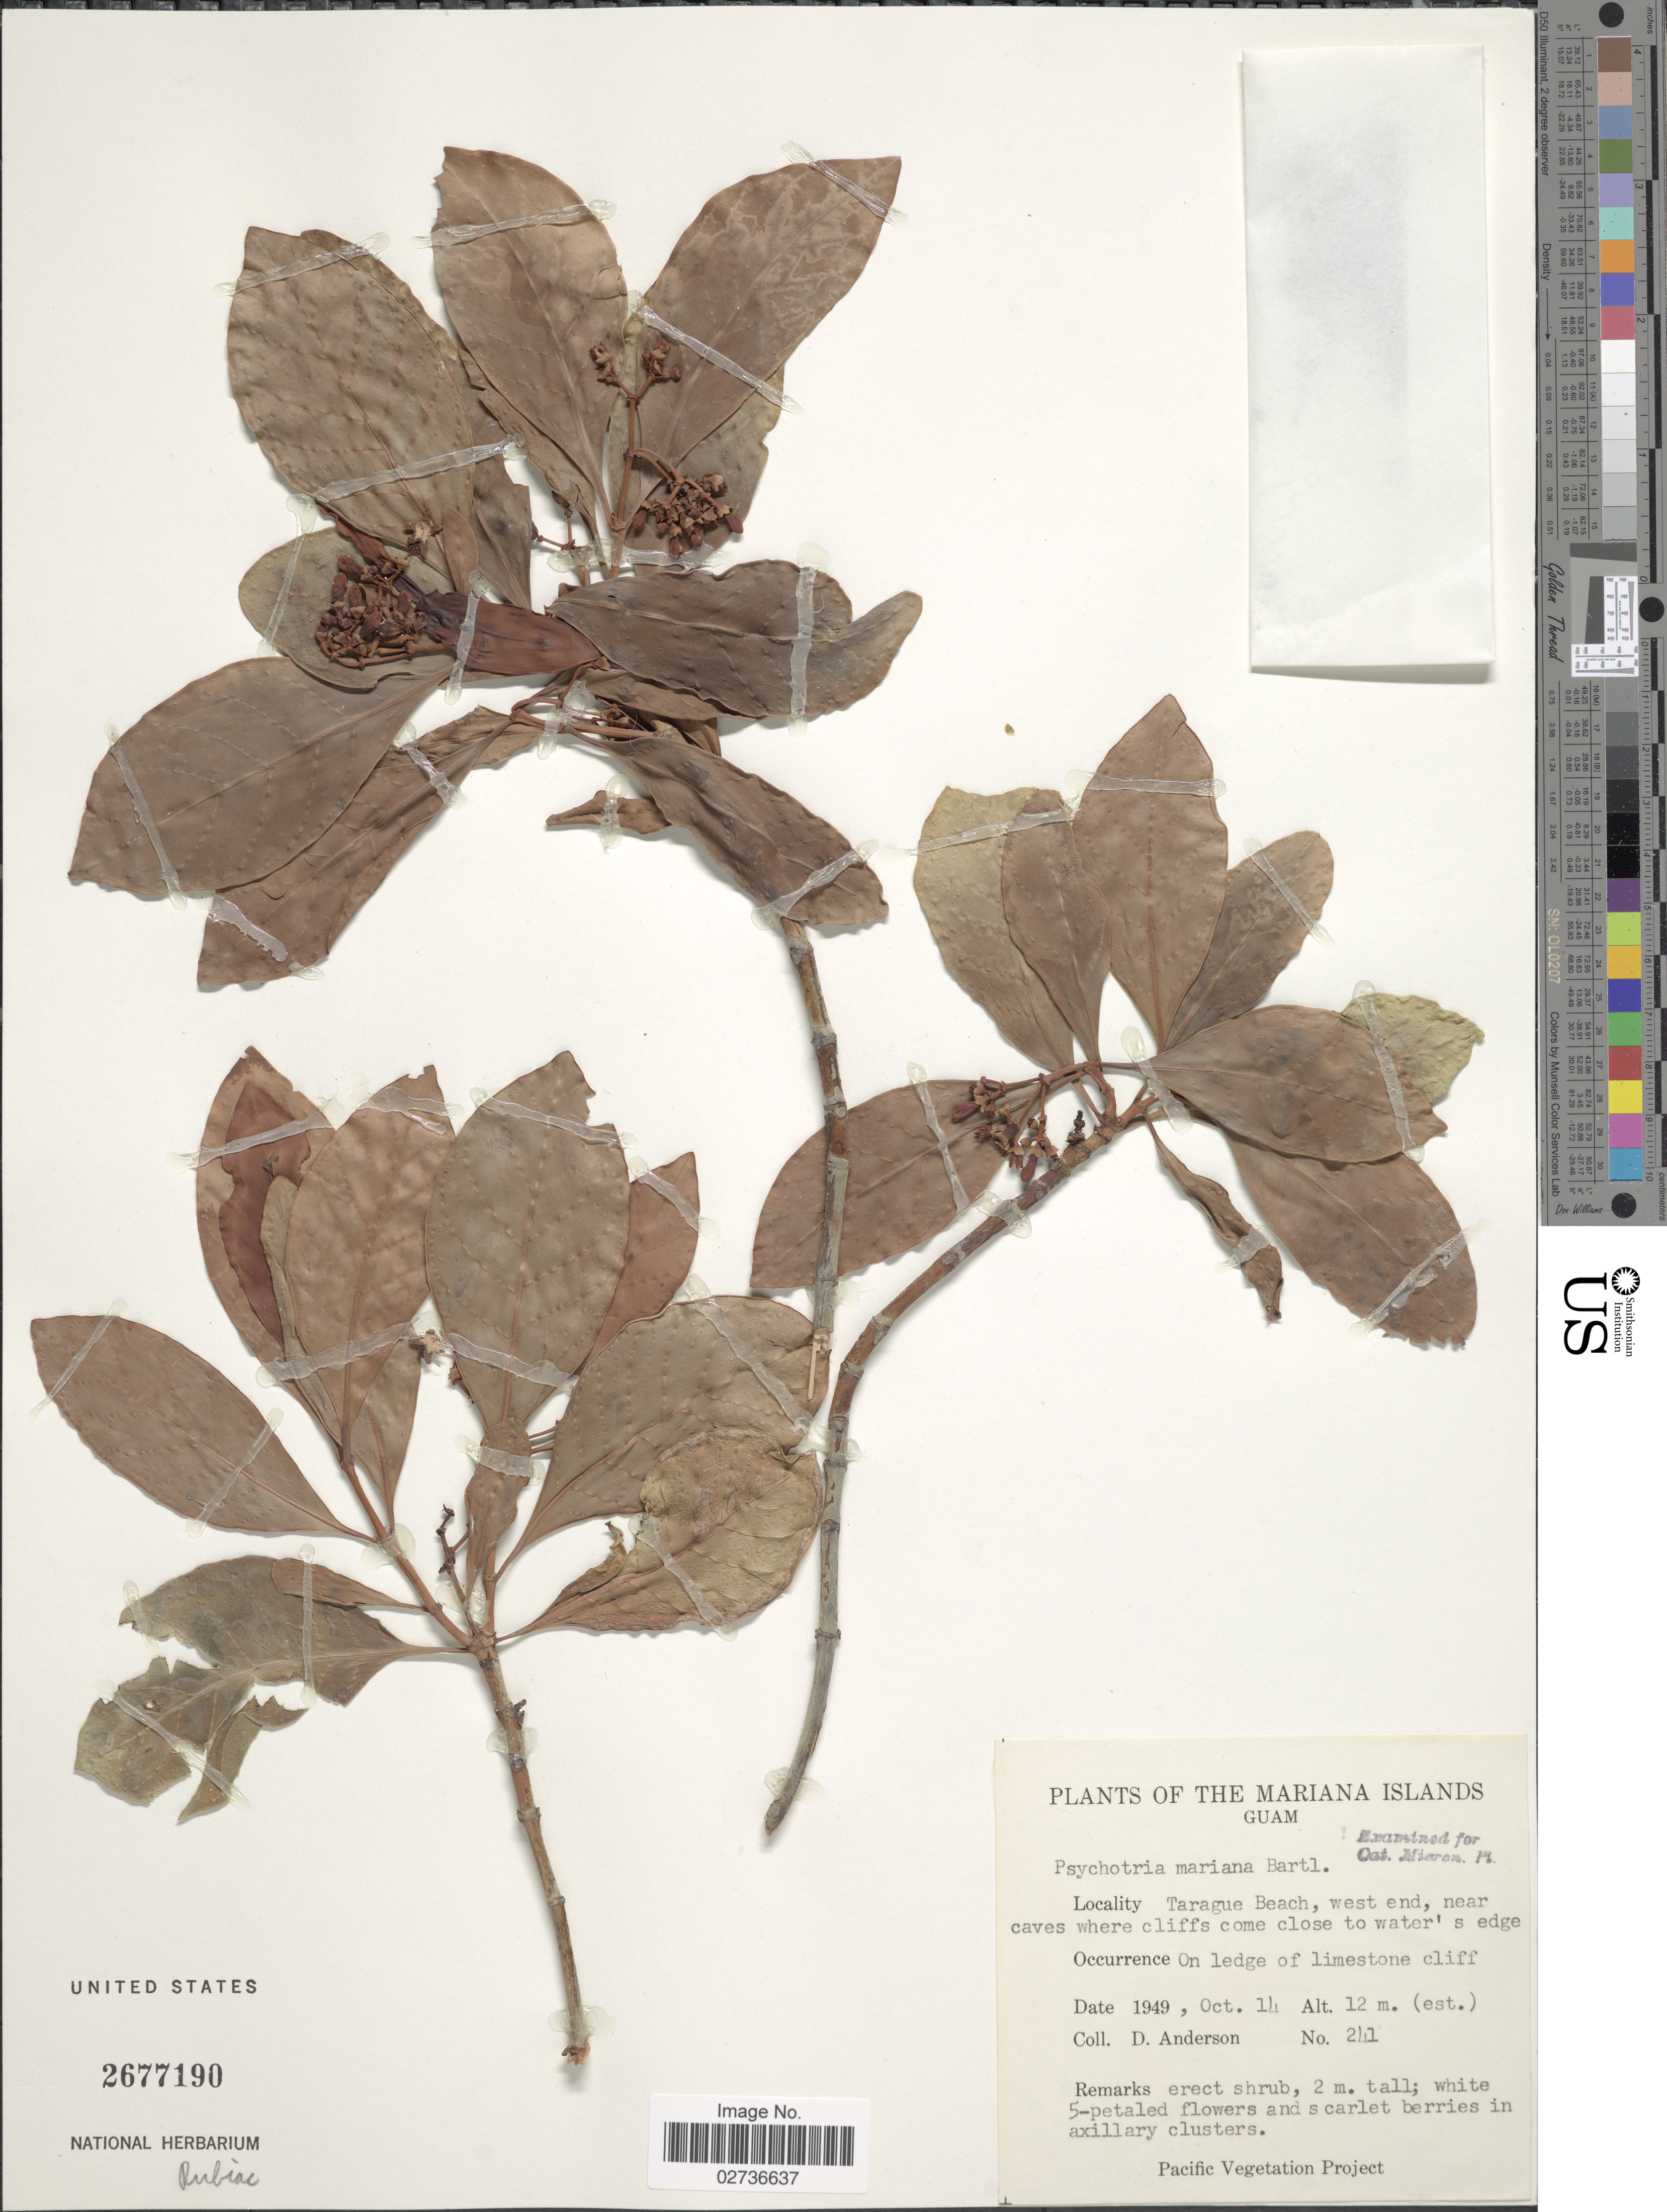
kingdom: Plantae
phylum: Tracheophyta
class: Magnoliopsida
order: Gentianales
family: Rubiaceae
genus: Psychotria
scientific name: Psychotria mariana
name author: Bartl. ex DC.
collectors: D. Anderson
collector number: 241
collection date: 1949-10-14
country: Guam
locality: The Mariana Islands, Guam, Tarague Beach, west end, near caves where cliffs come close to water's edge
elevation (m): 12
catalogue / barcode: US 2677190